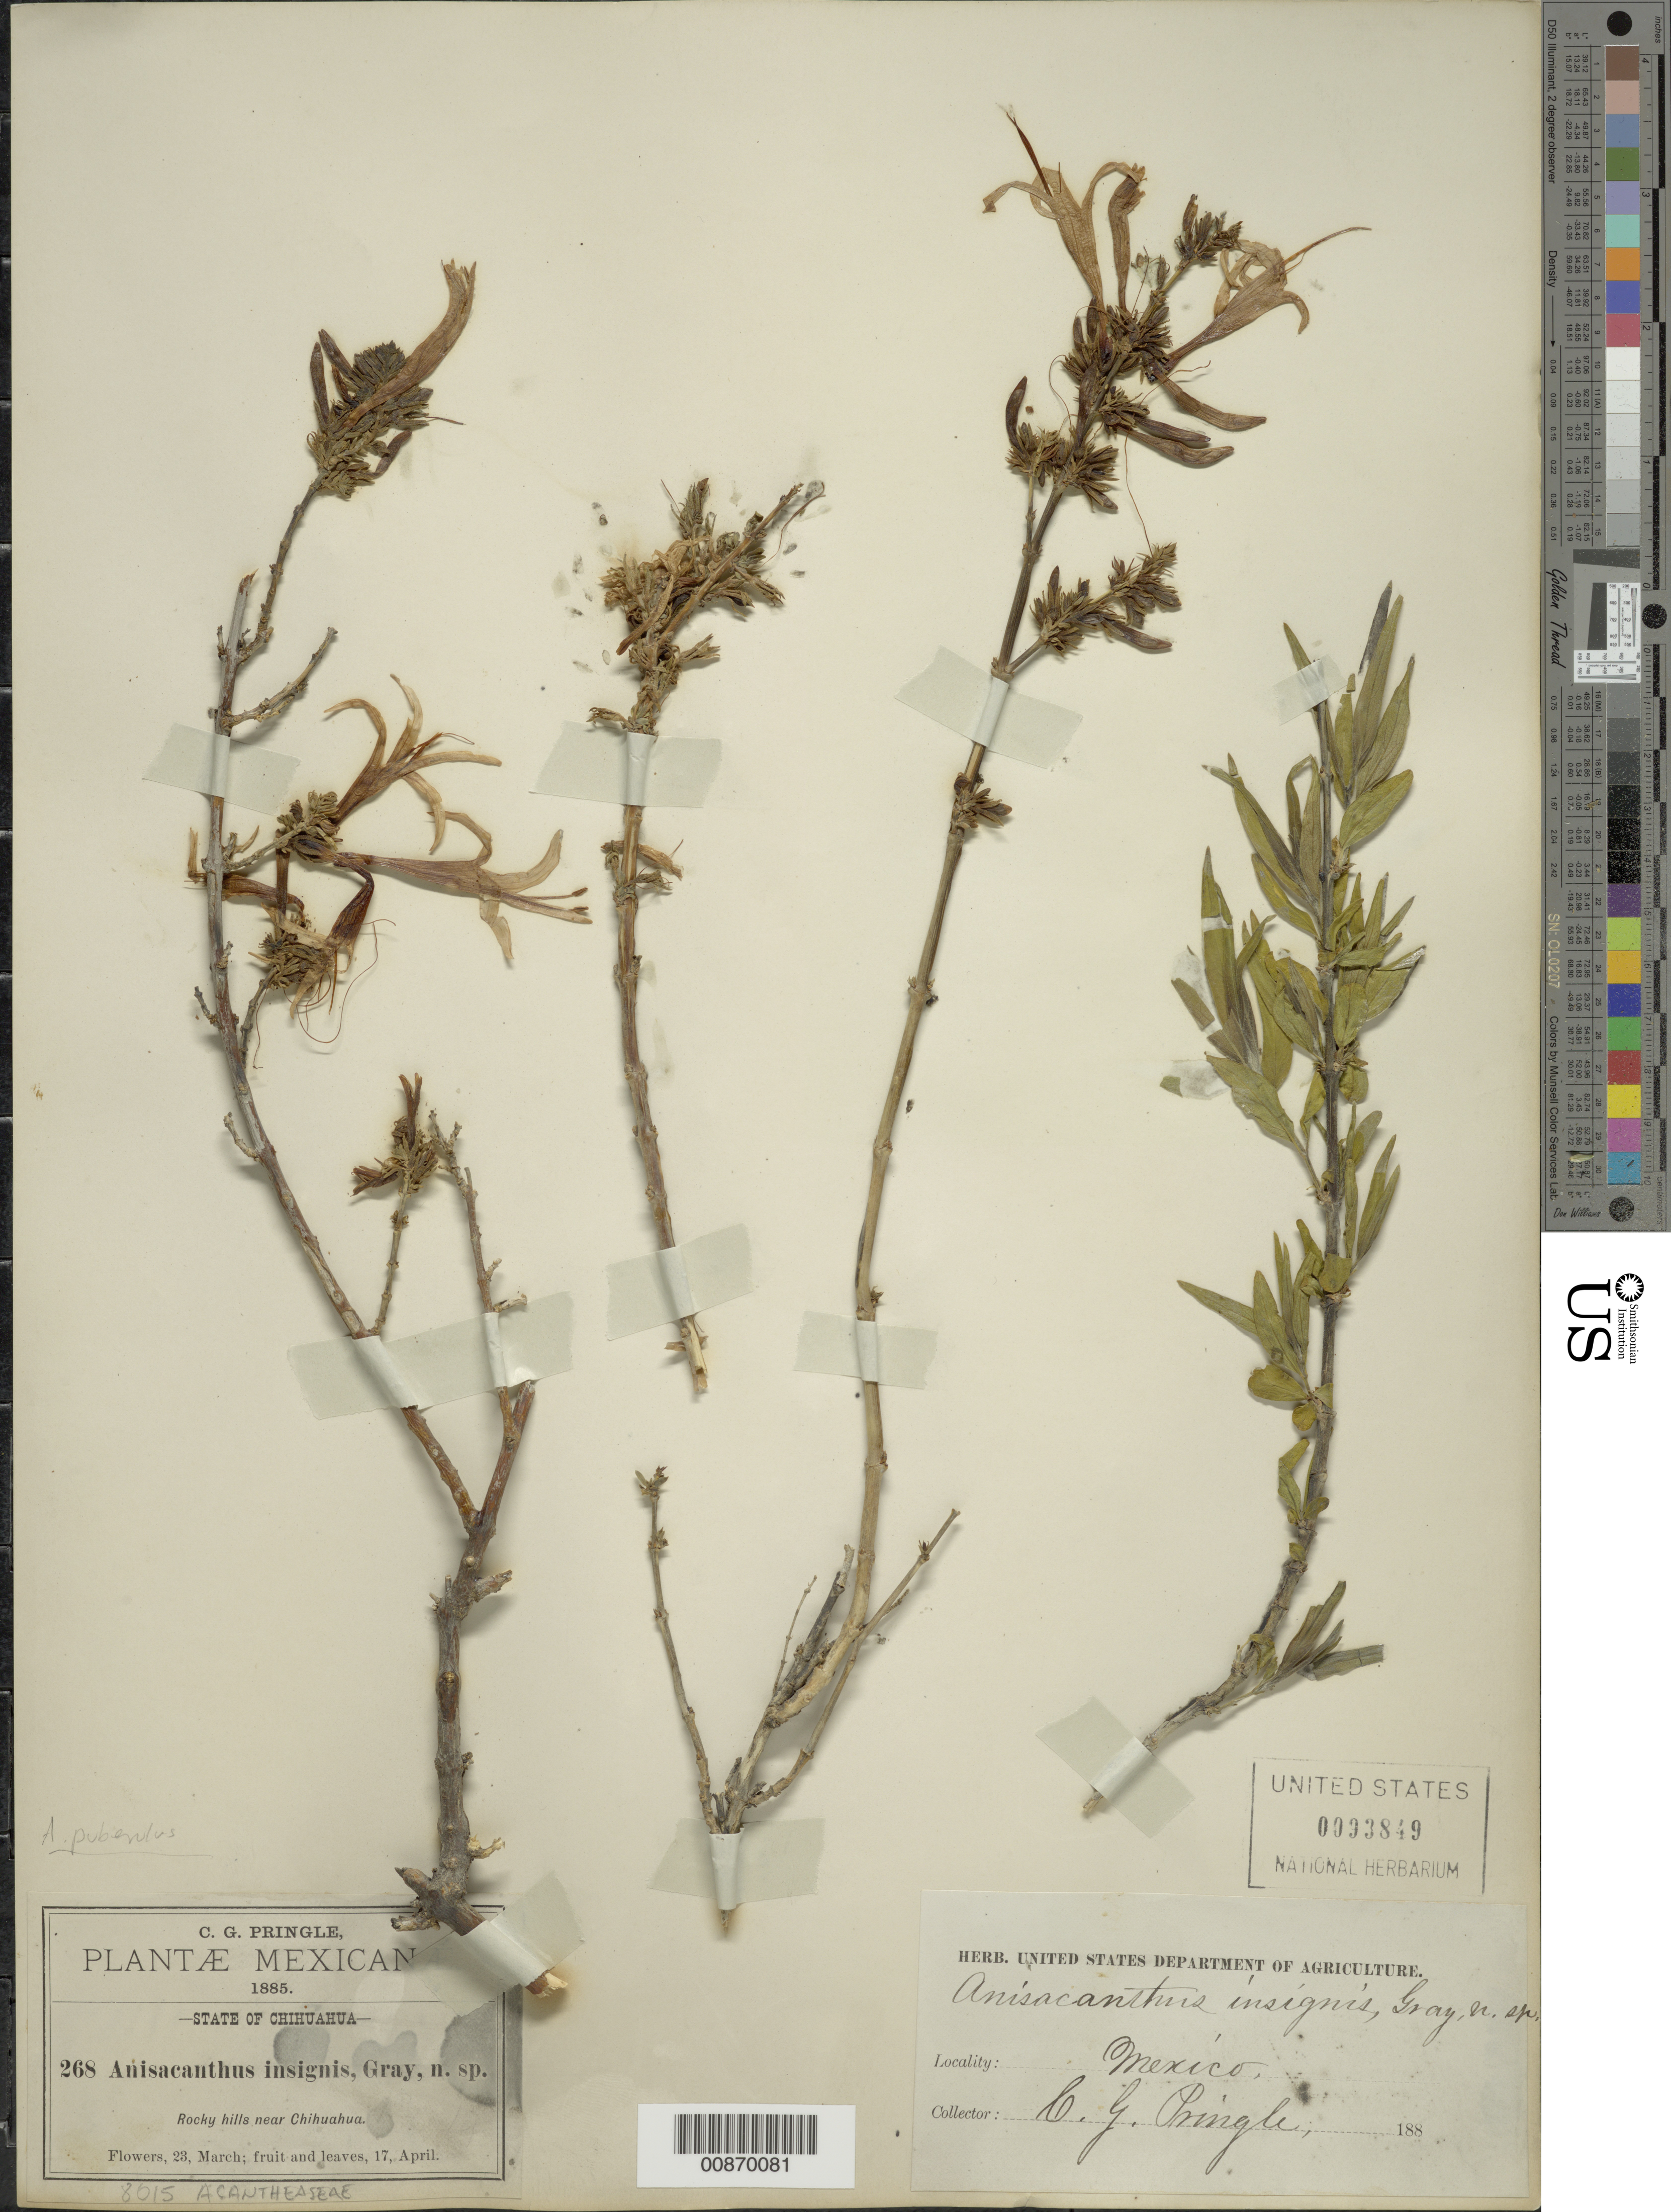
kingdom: Plantae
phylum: Tracheophyta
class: Magnoliopsida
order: Lamiales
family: Acanthaceae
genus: Anisacanthus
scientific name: Anisacanthus puberulus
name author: (Torr.) Henrickson & E.J. Lott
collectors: C. G. Pringle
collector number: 268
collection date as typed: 23 Mar 1885 to 17 Apr 1885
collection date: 1885-03-23/1885-04-17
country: Mexico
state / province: Chihuahua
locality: Near Chihuahua.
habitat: Rocky hills.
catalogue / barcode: US 93849